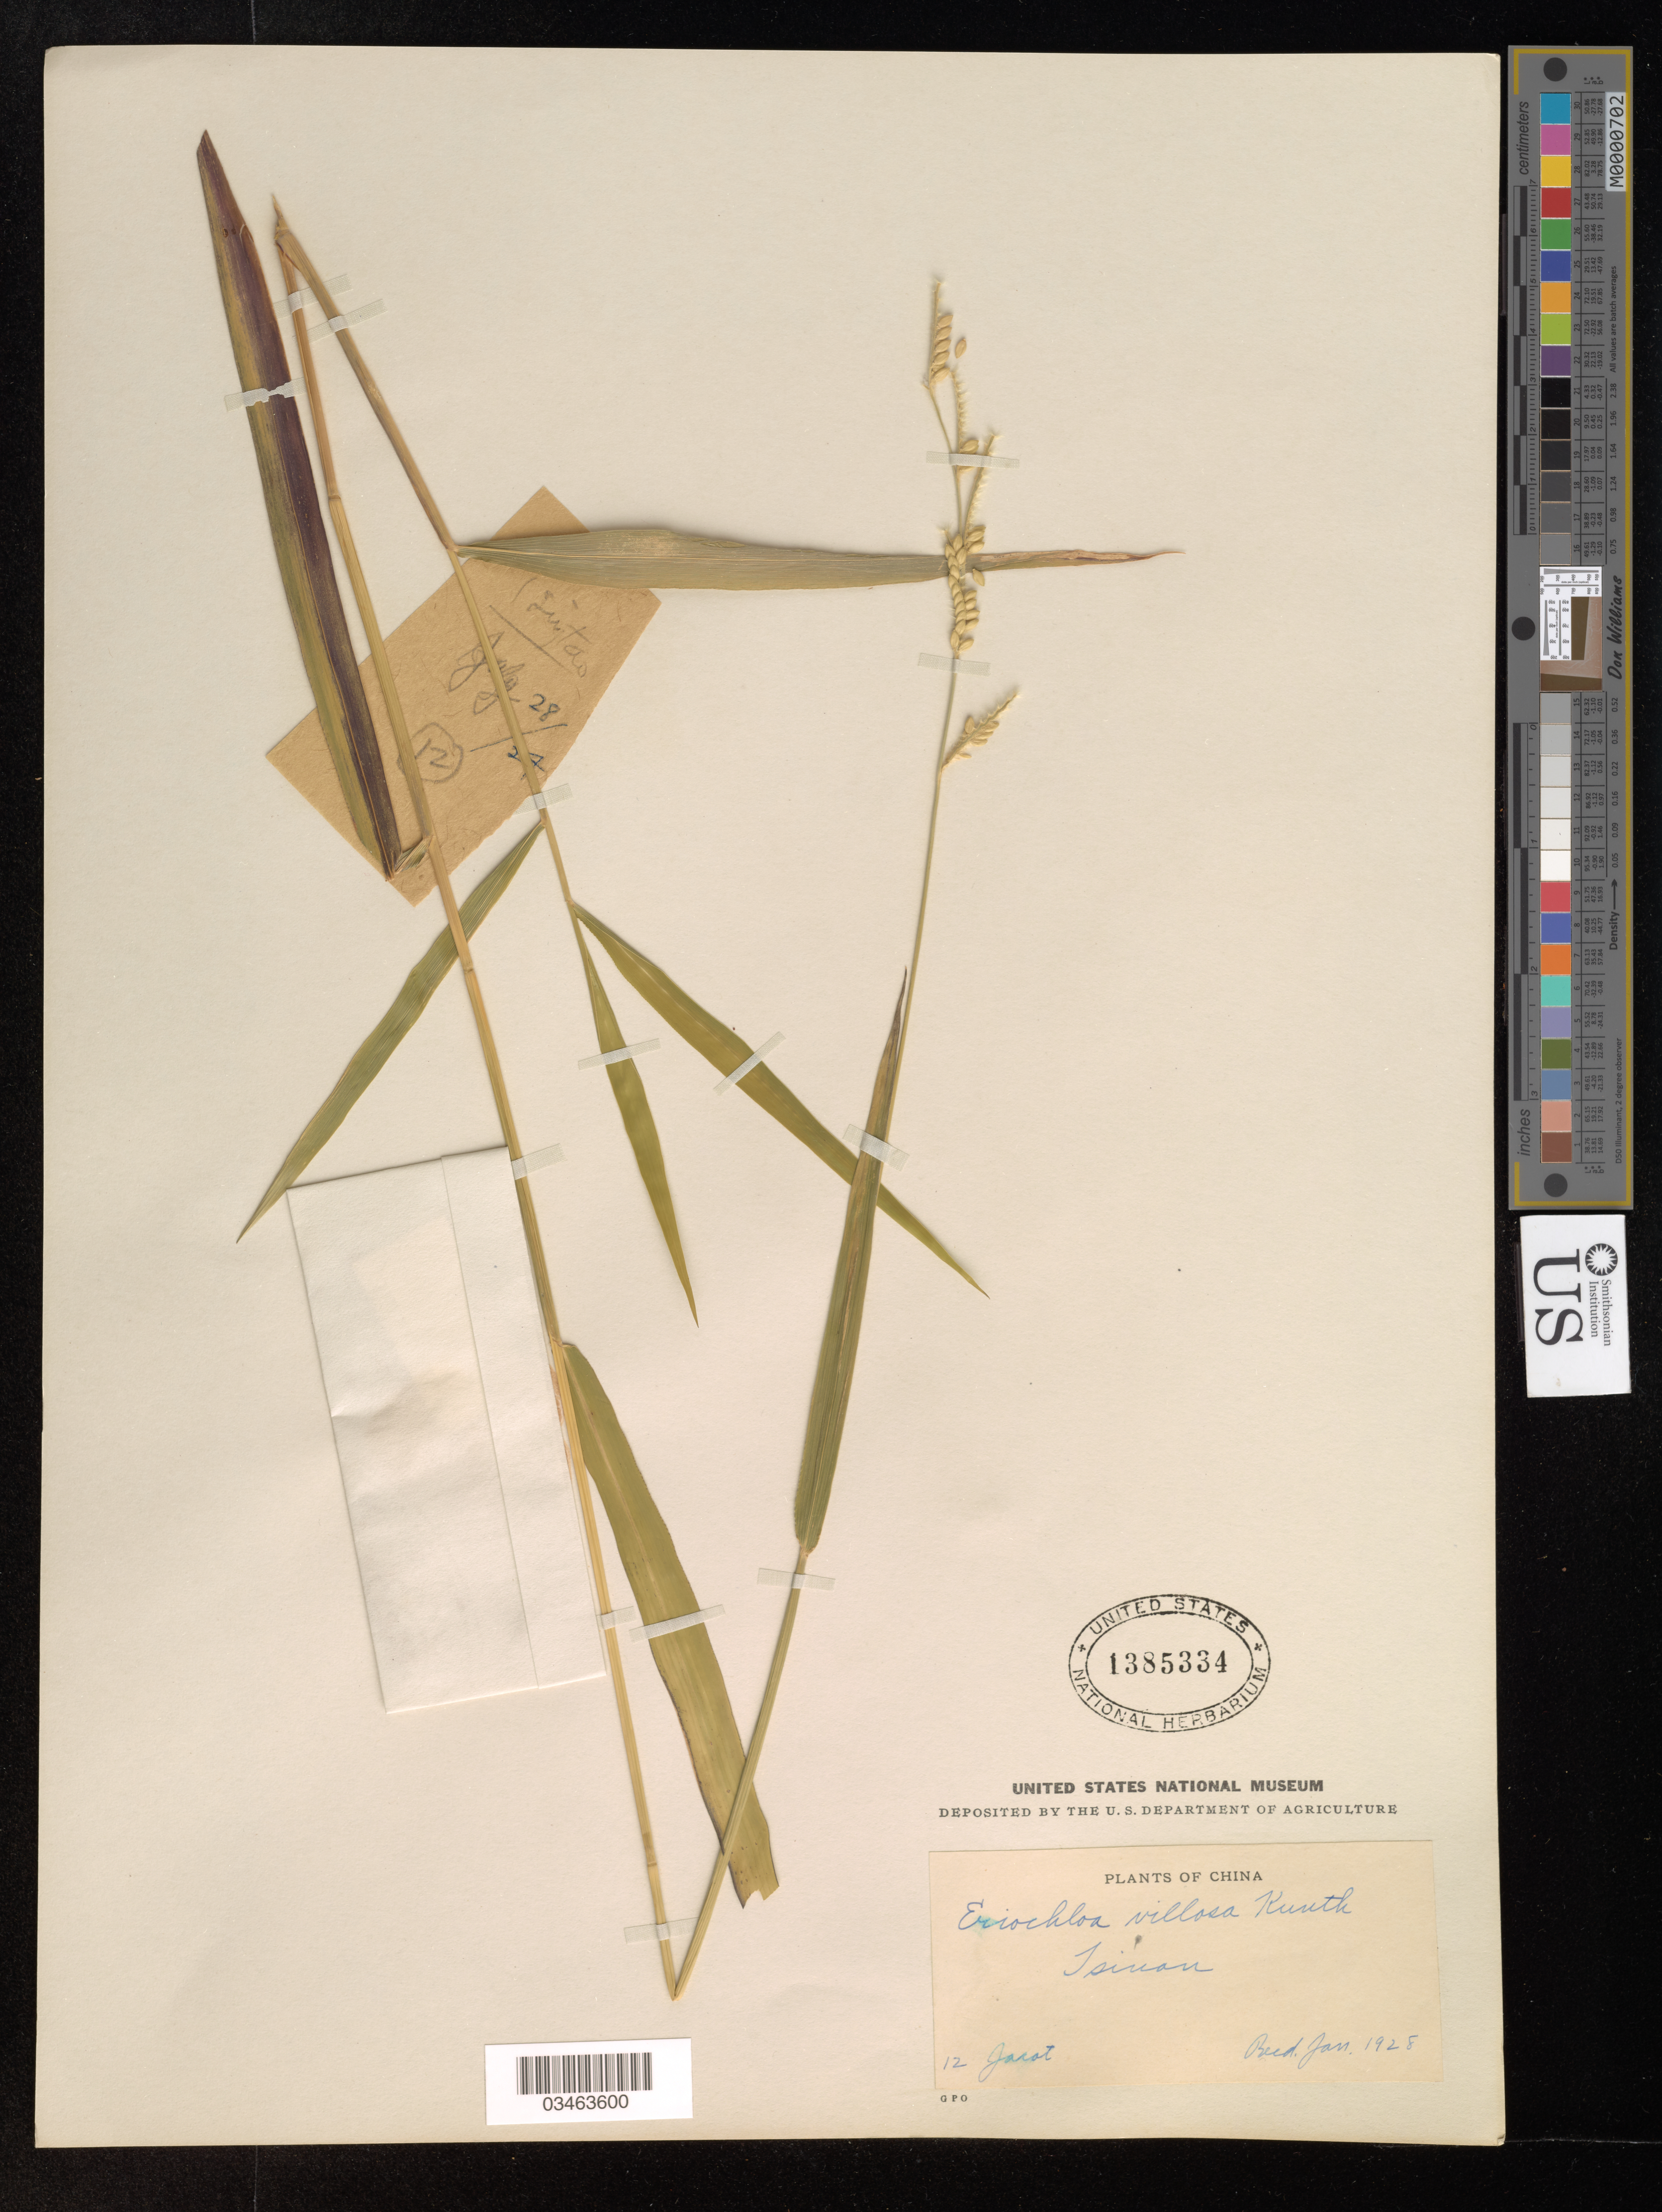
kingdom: Plantae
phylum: Tracheophyta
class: Liliopsida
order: Poales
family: Poaceae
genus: Eriochloa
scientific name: Eriochloa villosa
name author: (Thunb.) Kunth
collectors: Jacot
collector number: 12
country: China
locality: Isinan.*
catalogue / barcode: US 1385334